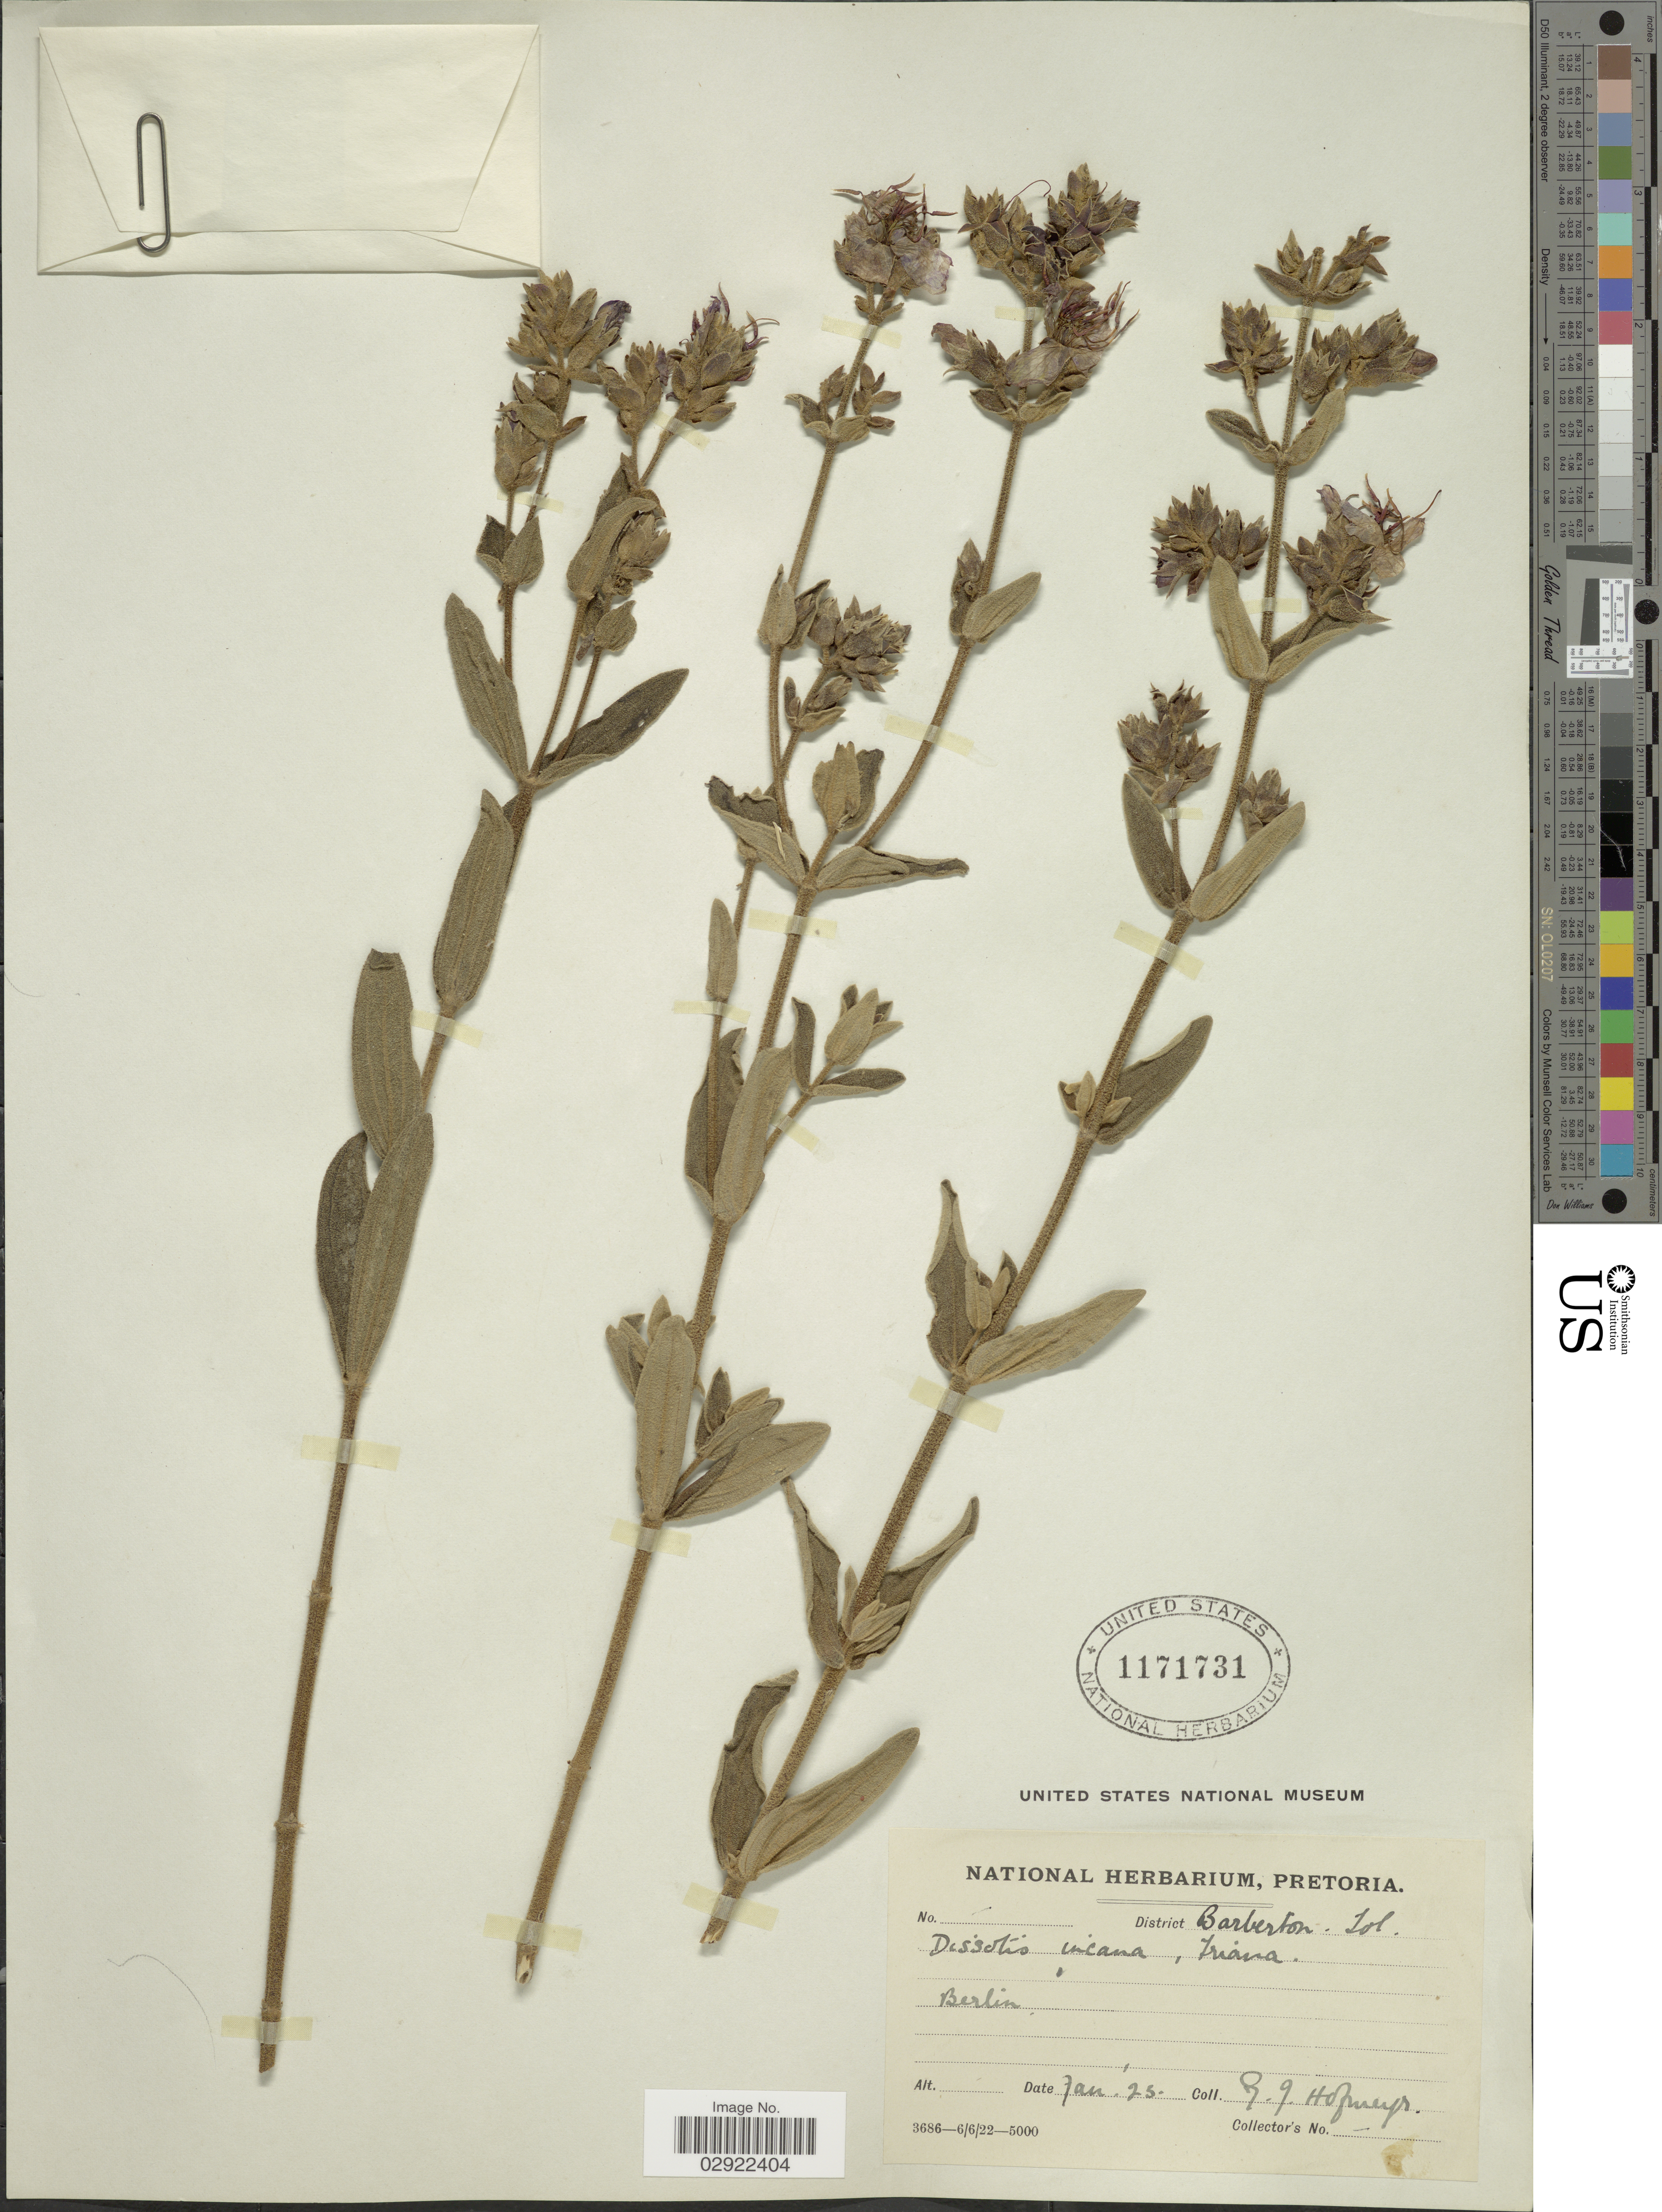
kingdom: Plantae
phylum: Tracheophyta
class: Magnoliopsida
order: Myrtales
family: Melastomataceae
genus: Argyrella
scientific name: Argyrella canescens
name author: (Graham) Harv.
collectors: G. Hofmeyr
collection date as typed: Transcribed d/m/y: /1/25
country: South Africa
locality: District Barberton, Tvl. Berlin.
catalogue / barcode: US 1171731